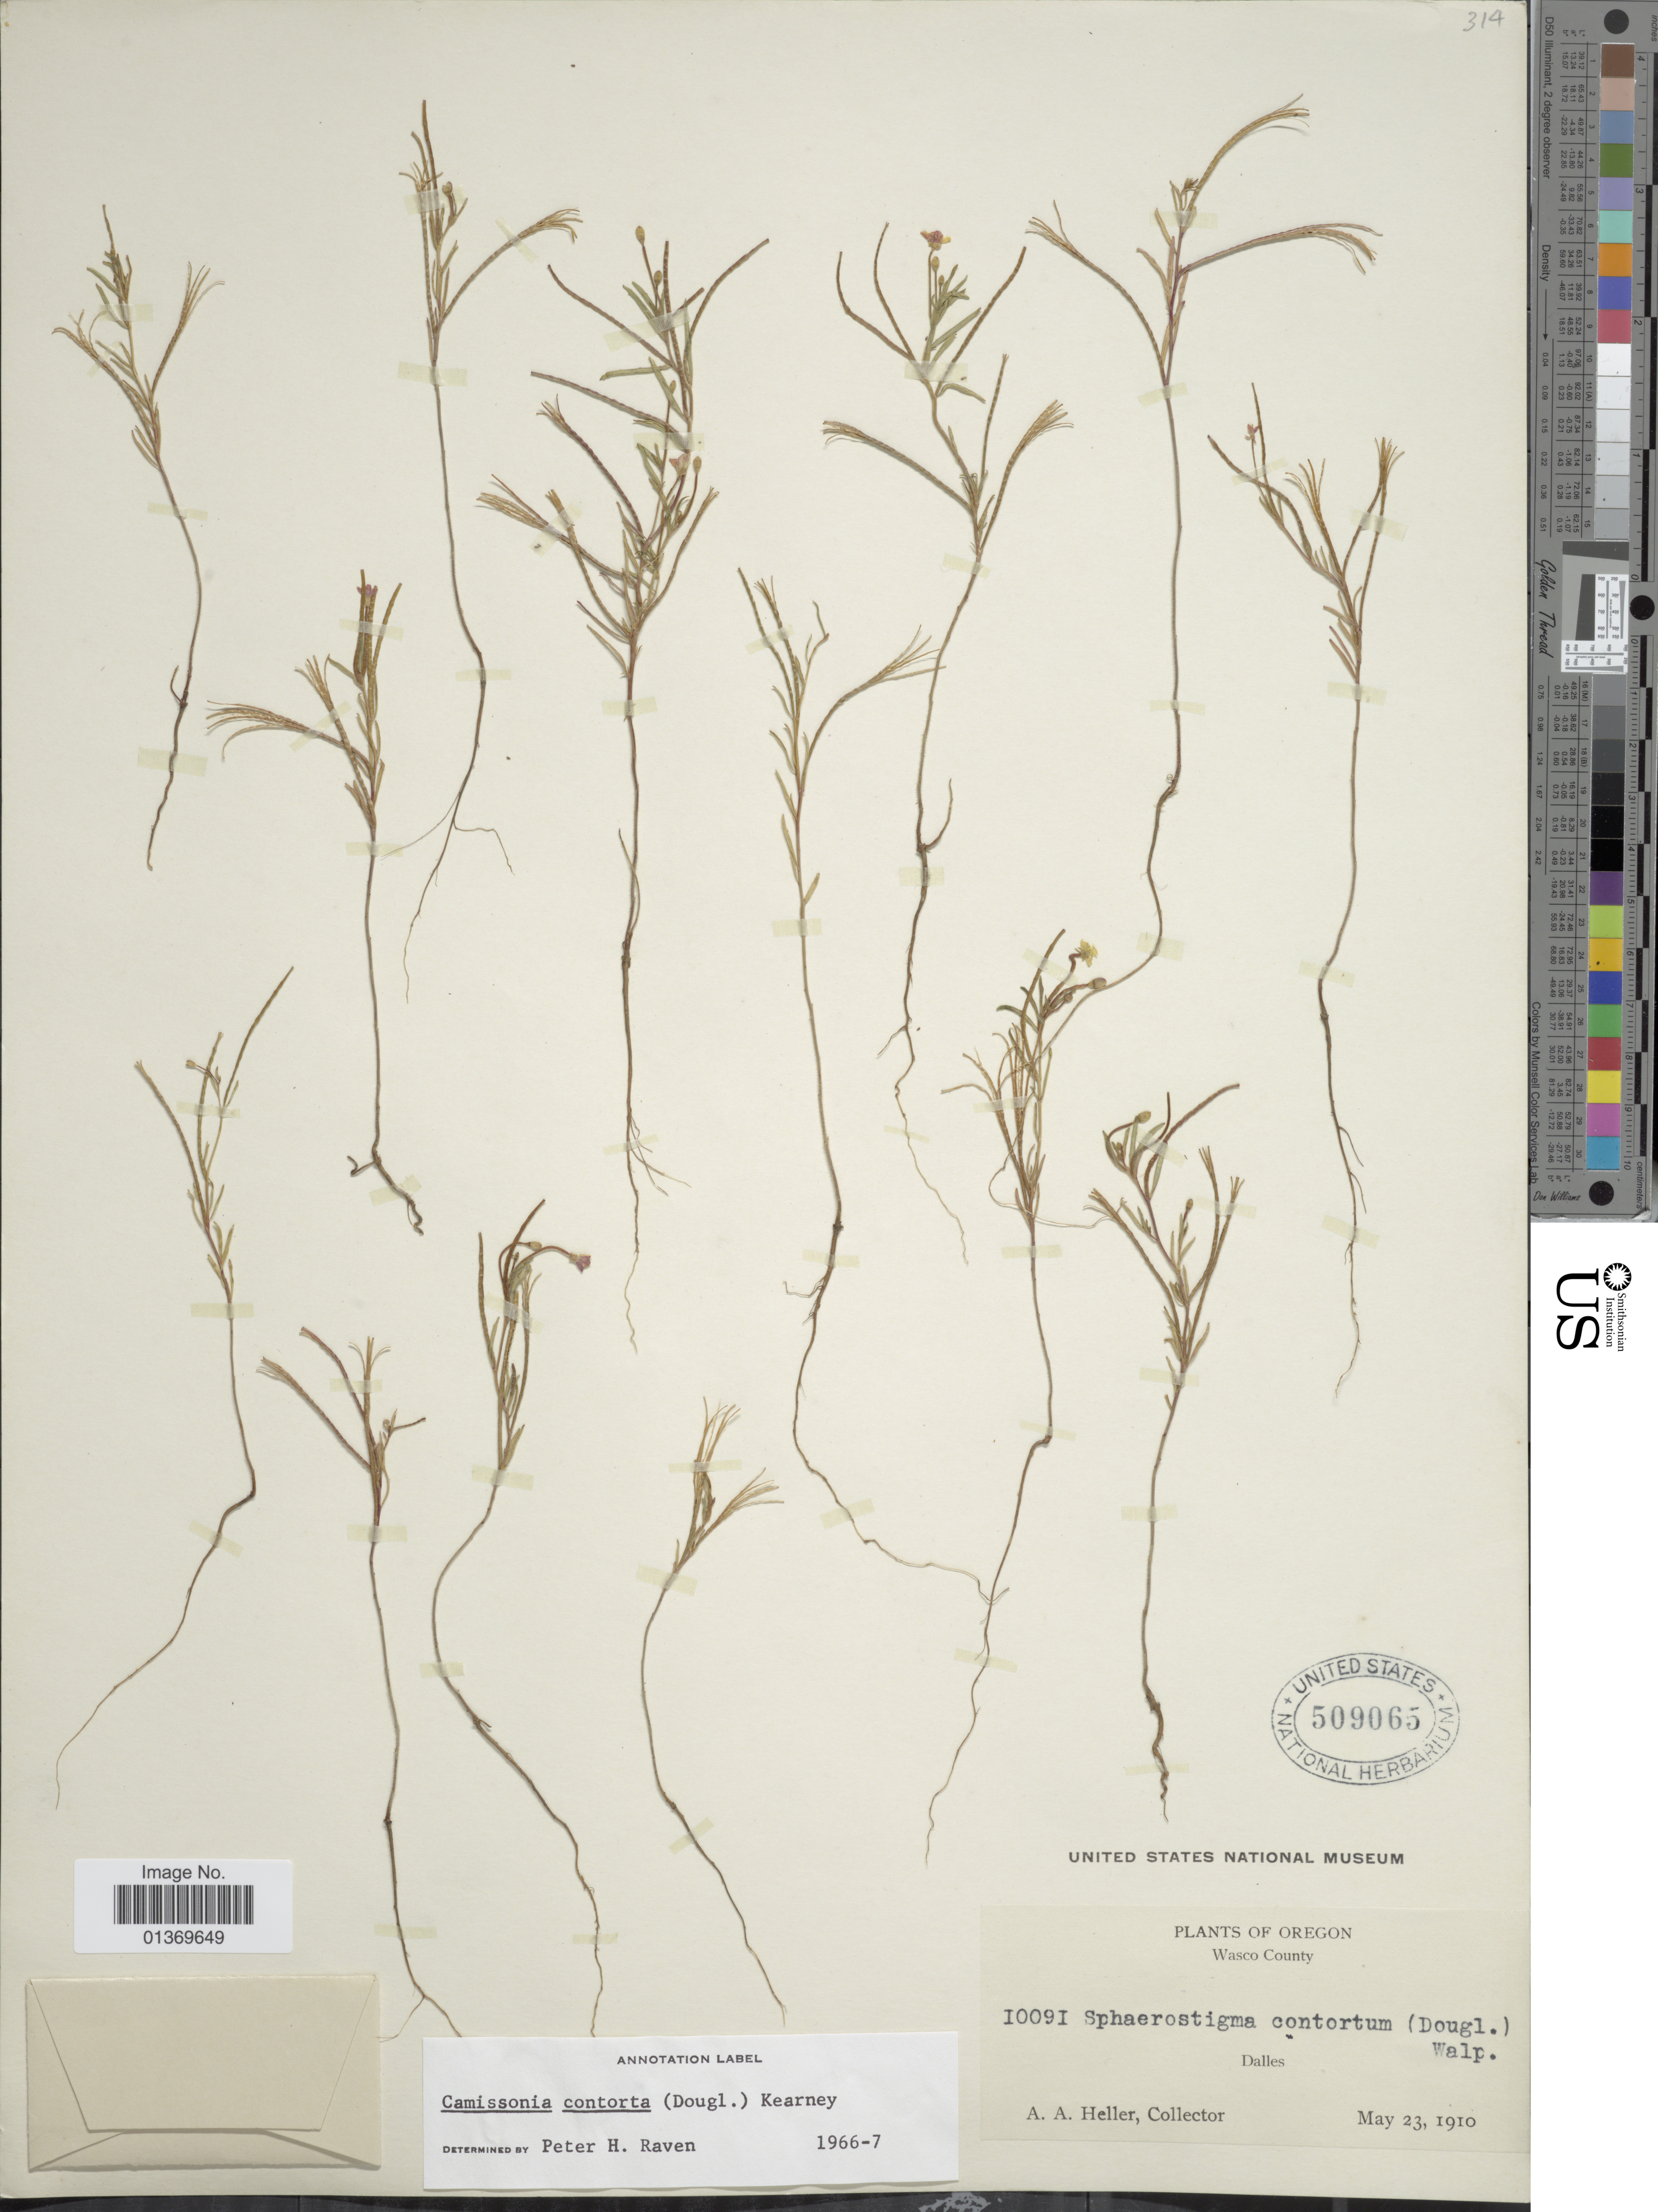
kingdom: Plantae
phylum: Tracheophyta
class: Magnoliopsida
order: Myrtales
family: Onagraceae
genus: Camissonia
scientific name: Camissonia contorta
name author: (Douglas) Kearney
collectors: A. A. Heller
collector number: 10091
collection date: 1910-05-23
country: United States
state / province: Oregon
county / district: Wasco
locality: Wasco County, Dalles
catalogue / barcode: US 509065